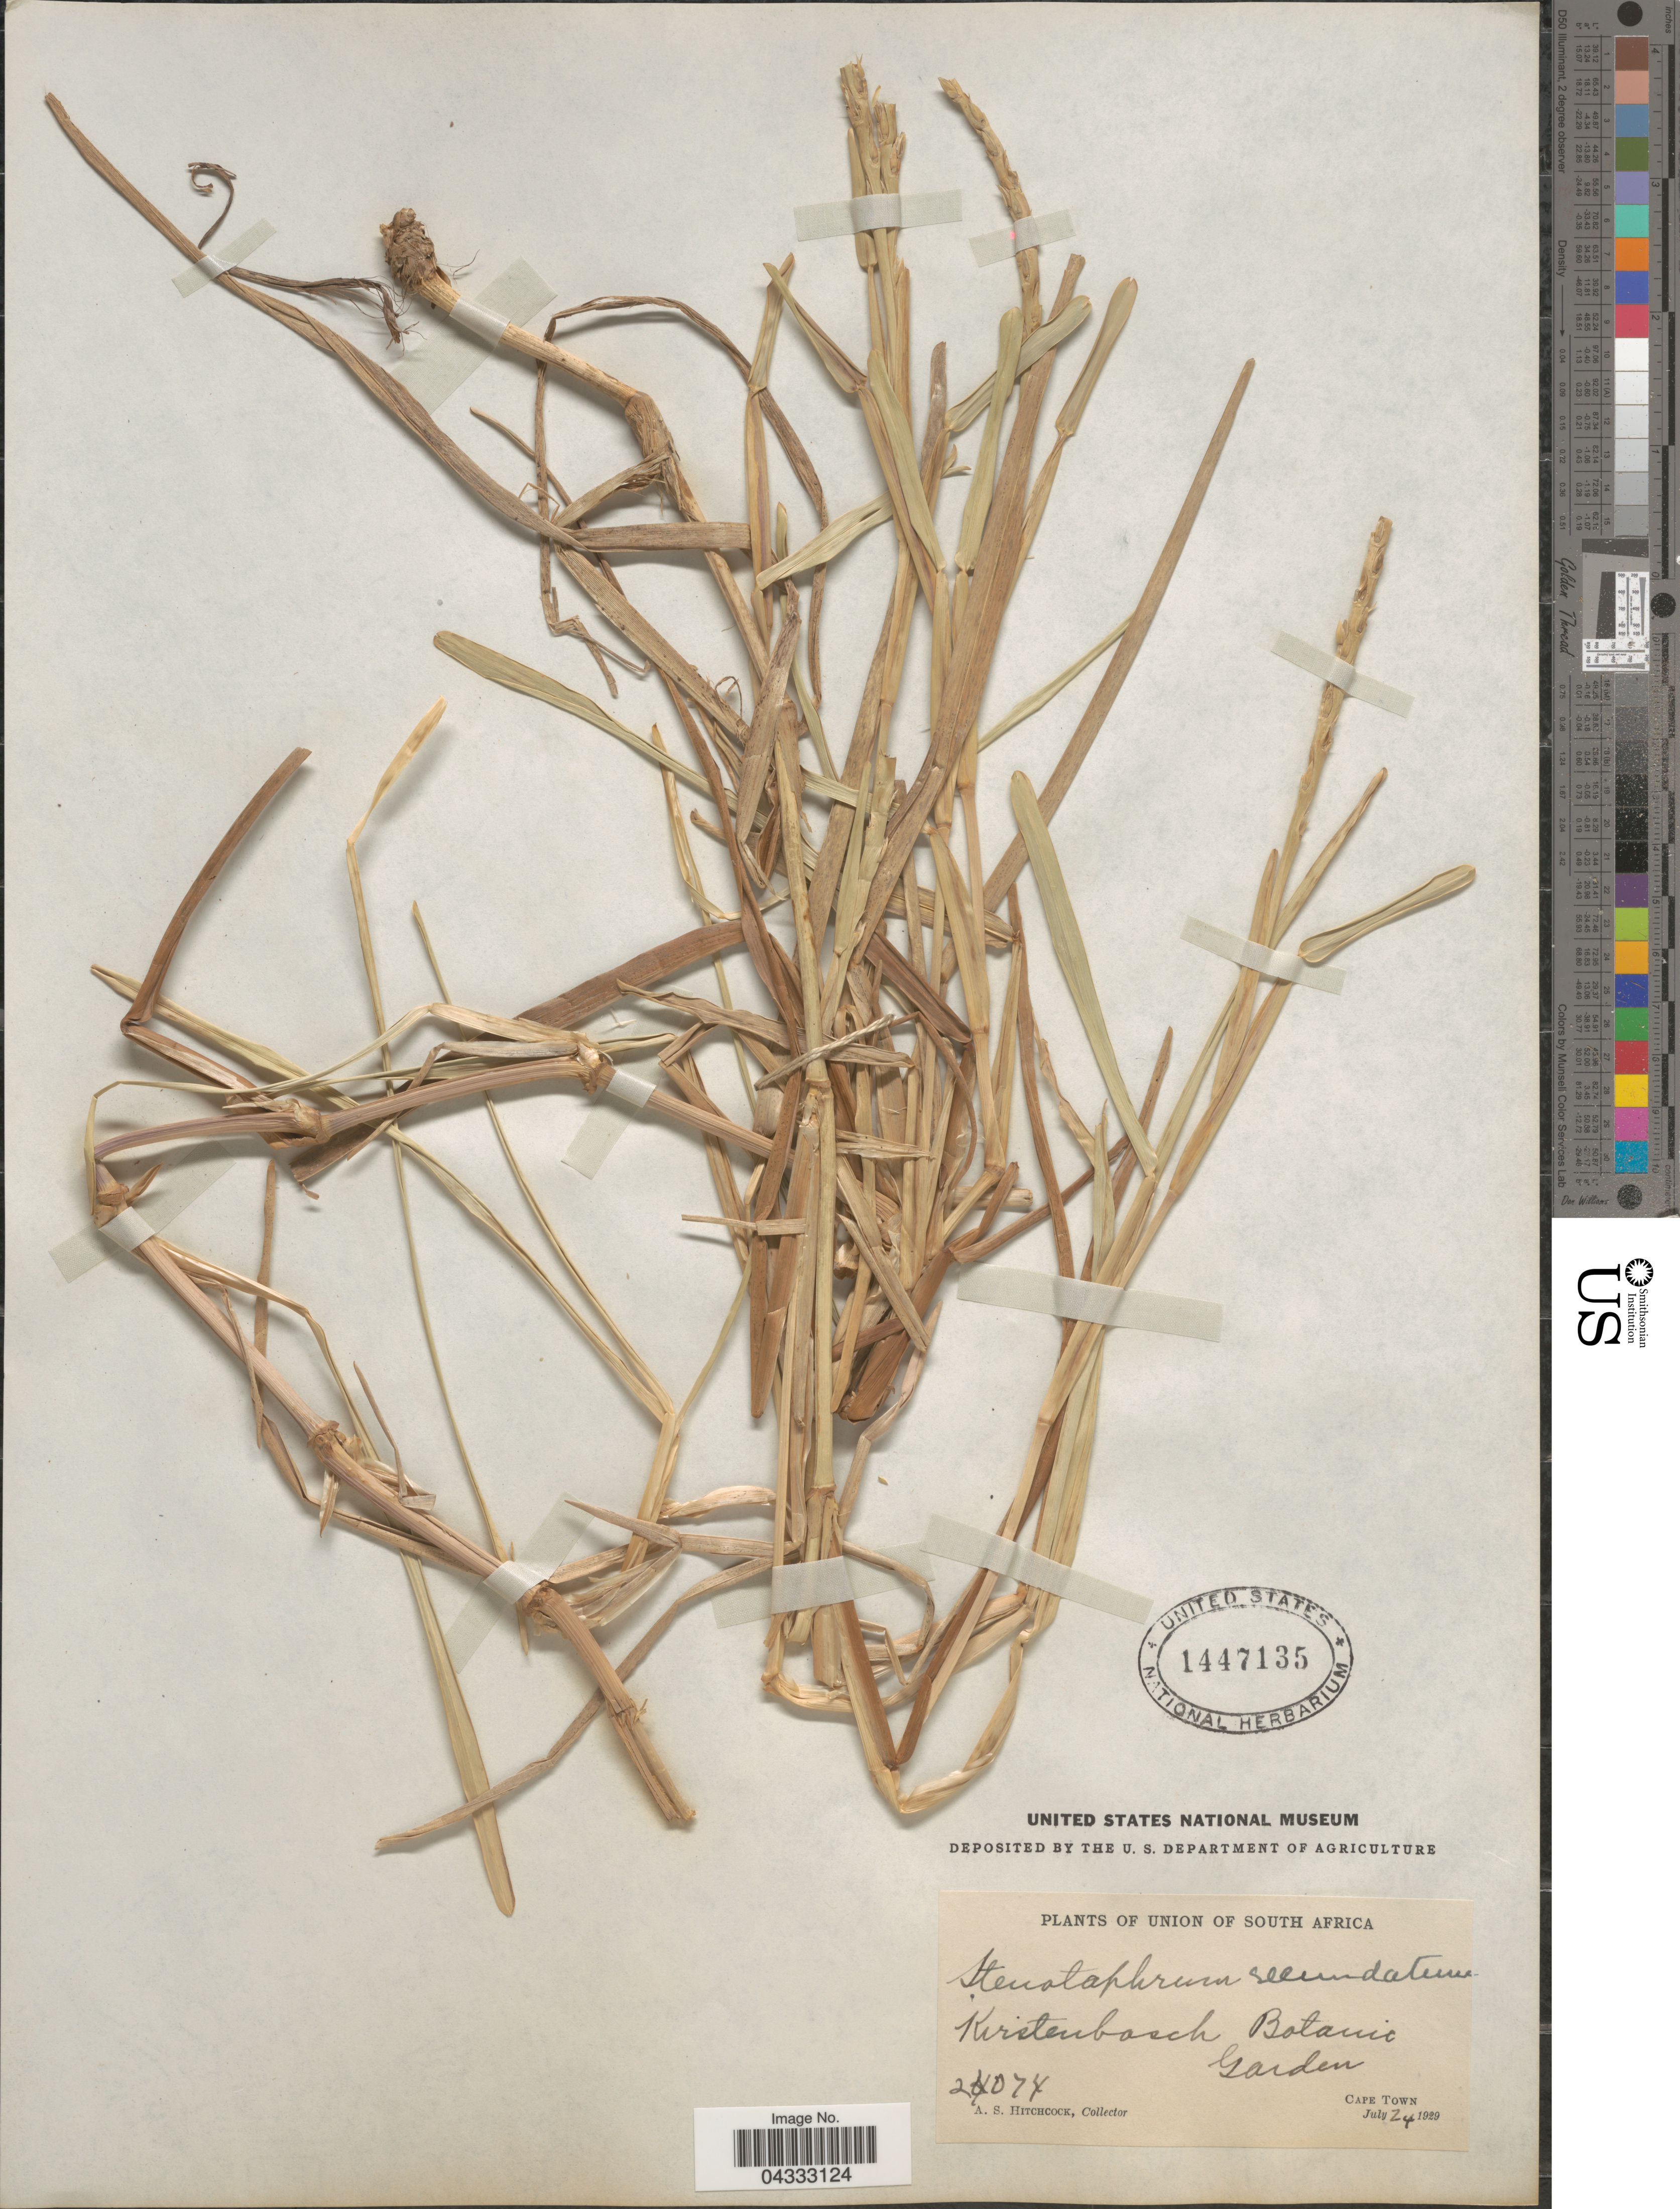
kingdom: Plantae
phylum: Tracheophyta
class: Liliopsida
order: Poales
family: Poaceae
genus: Stenotaphrum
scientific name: Stenotaphrum secundatum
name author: (Walter) Kuntze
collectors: A. S. Hitchcock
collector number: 24074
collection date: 1929-07-24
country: South Africa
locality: Union of South Africa. Kirstenbosch Botanic Garden. Cape Town.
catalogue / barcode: US 1447135